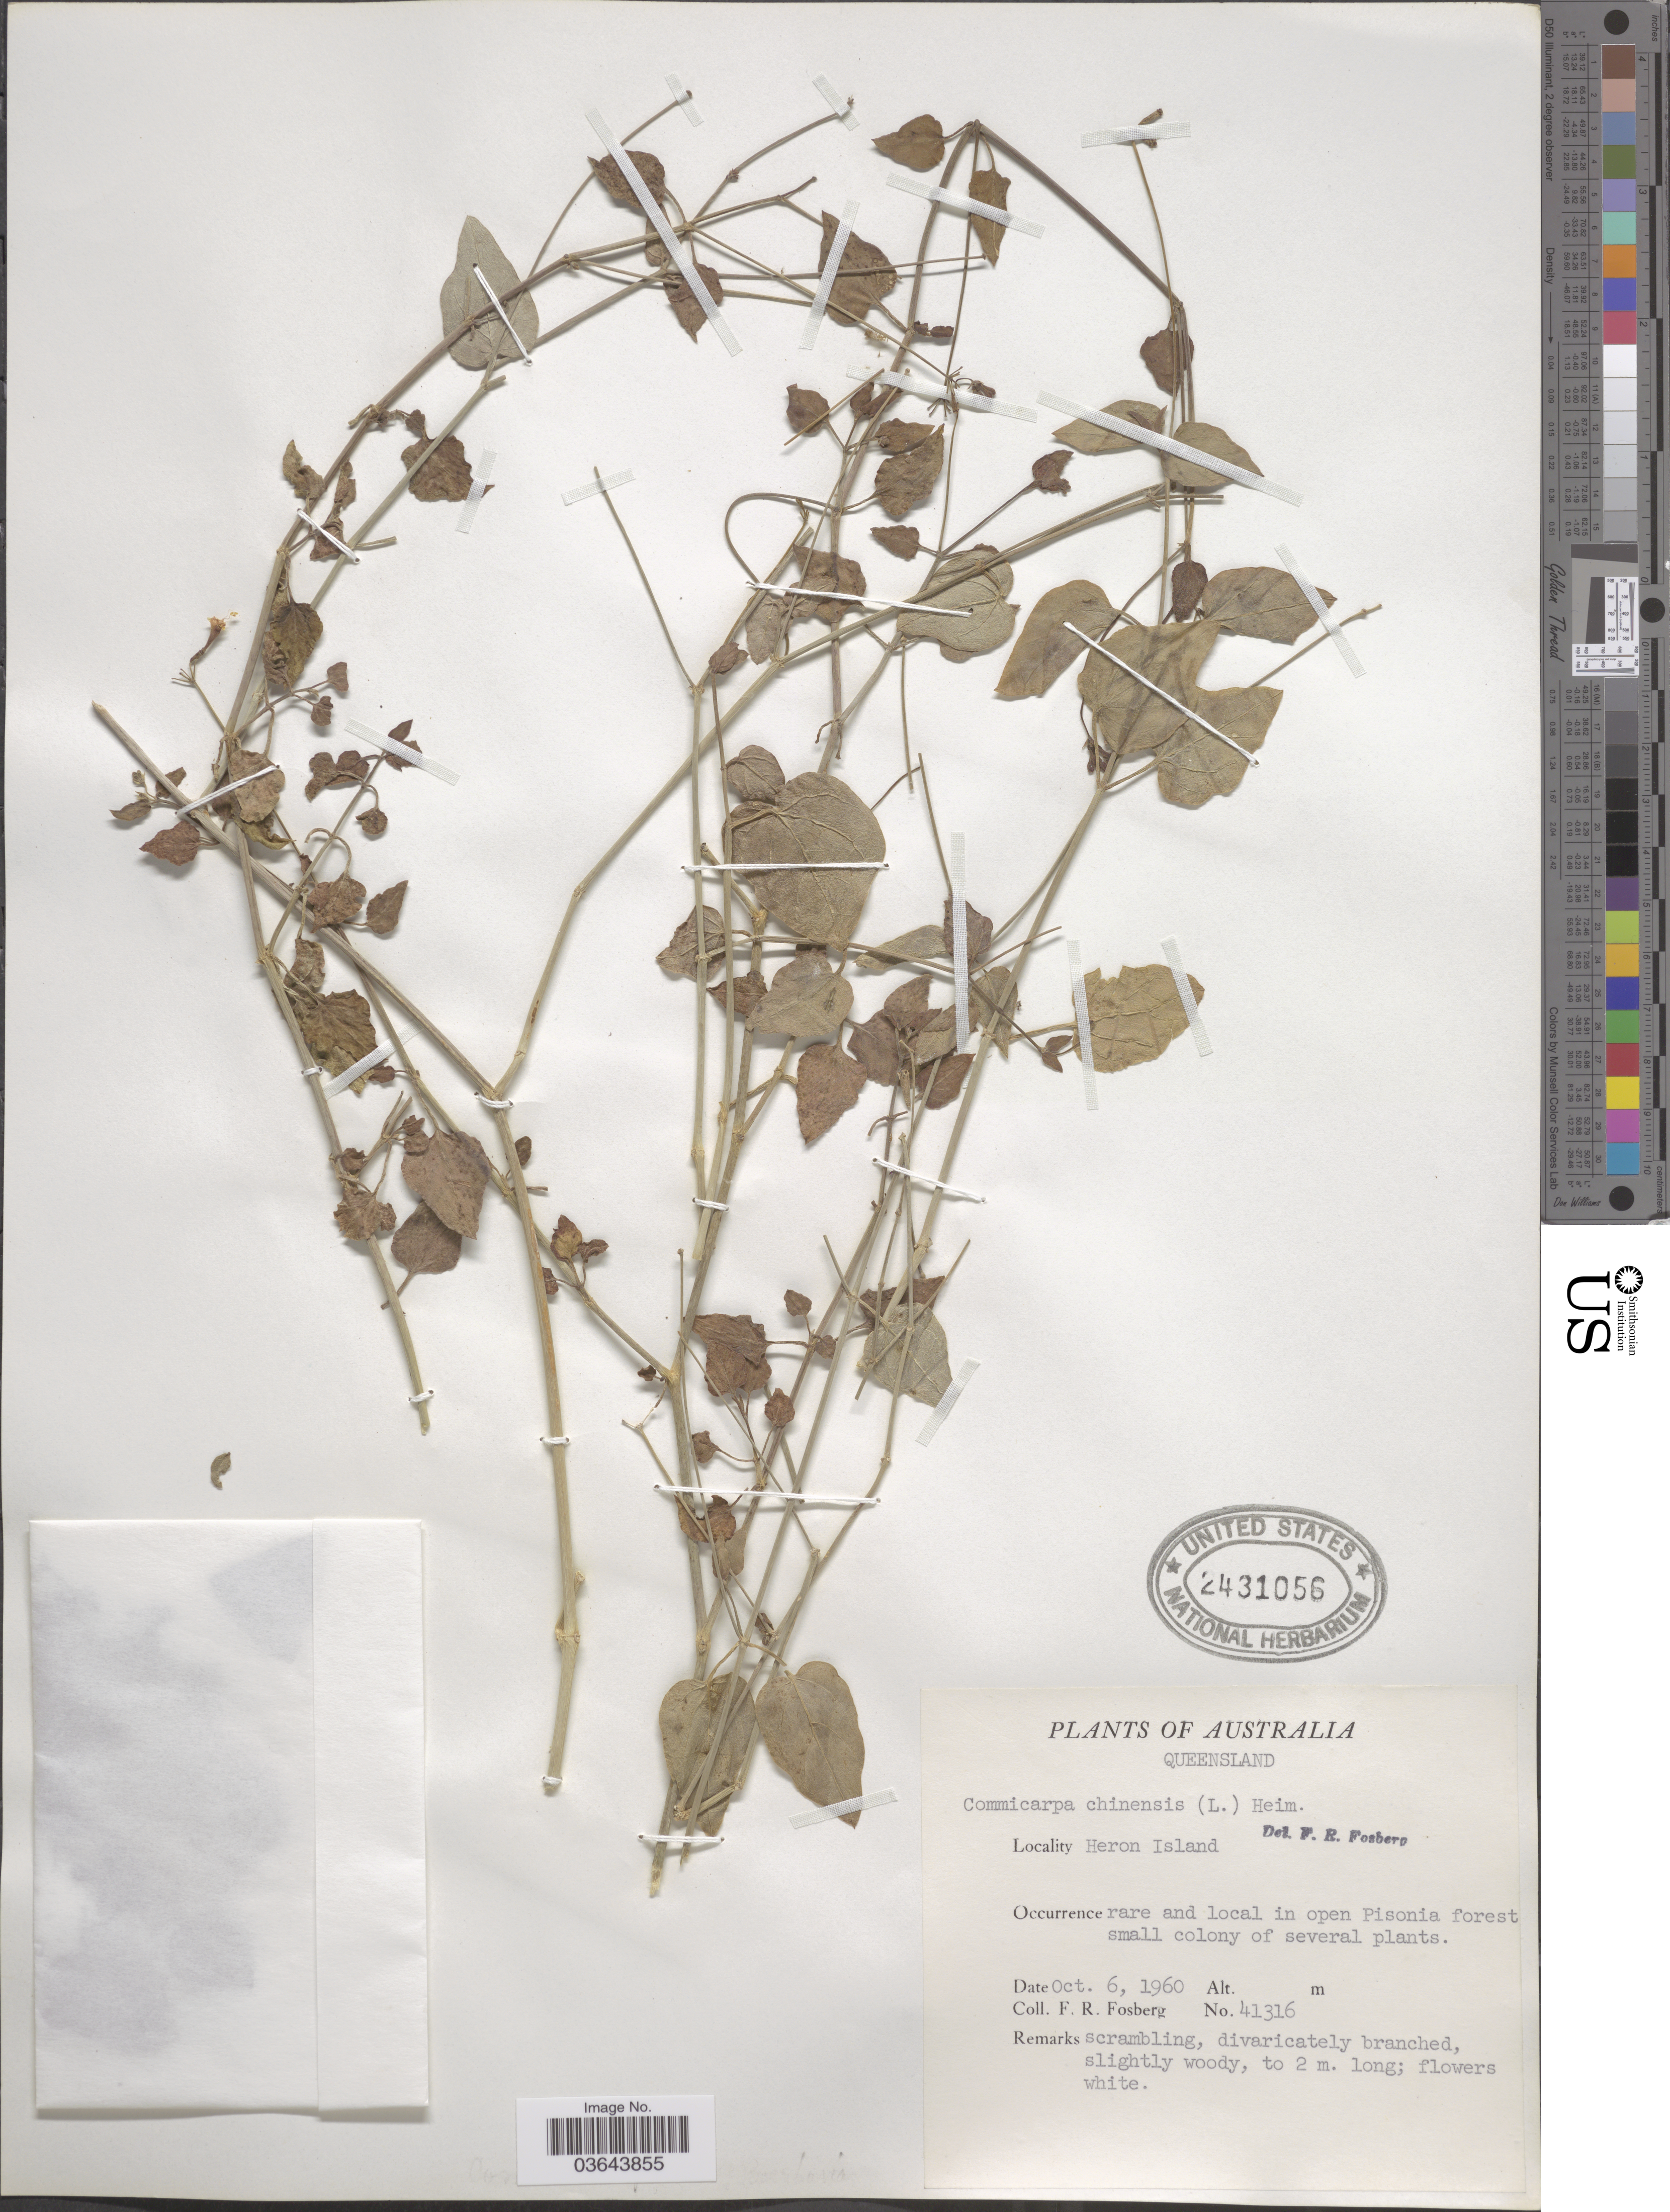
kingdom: Plantae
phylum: Tracheophyta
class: Magnoliopsida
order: Caryophyllales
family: Nyctaginaceae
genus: Boerhavia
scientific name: Boerhavia chinensis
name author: Druce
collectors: F. R. Fosberg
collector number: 41316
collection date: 1960-10-06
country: Australia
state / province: Queensland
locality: Heron Island.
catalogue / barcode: US 2431056